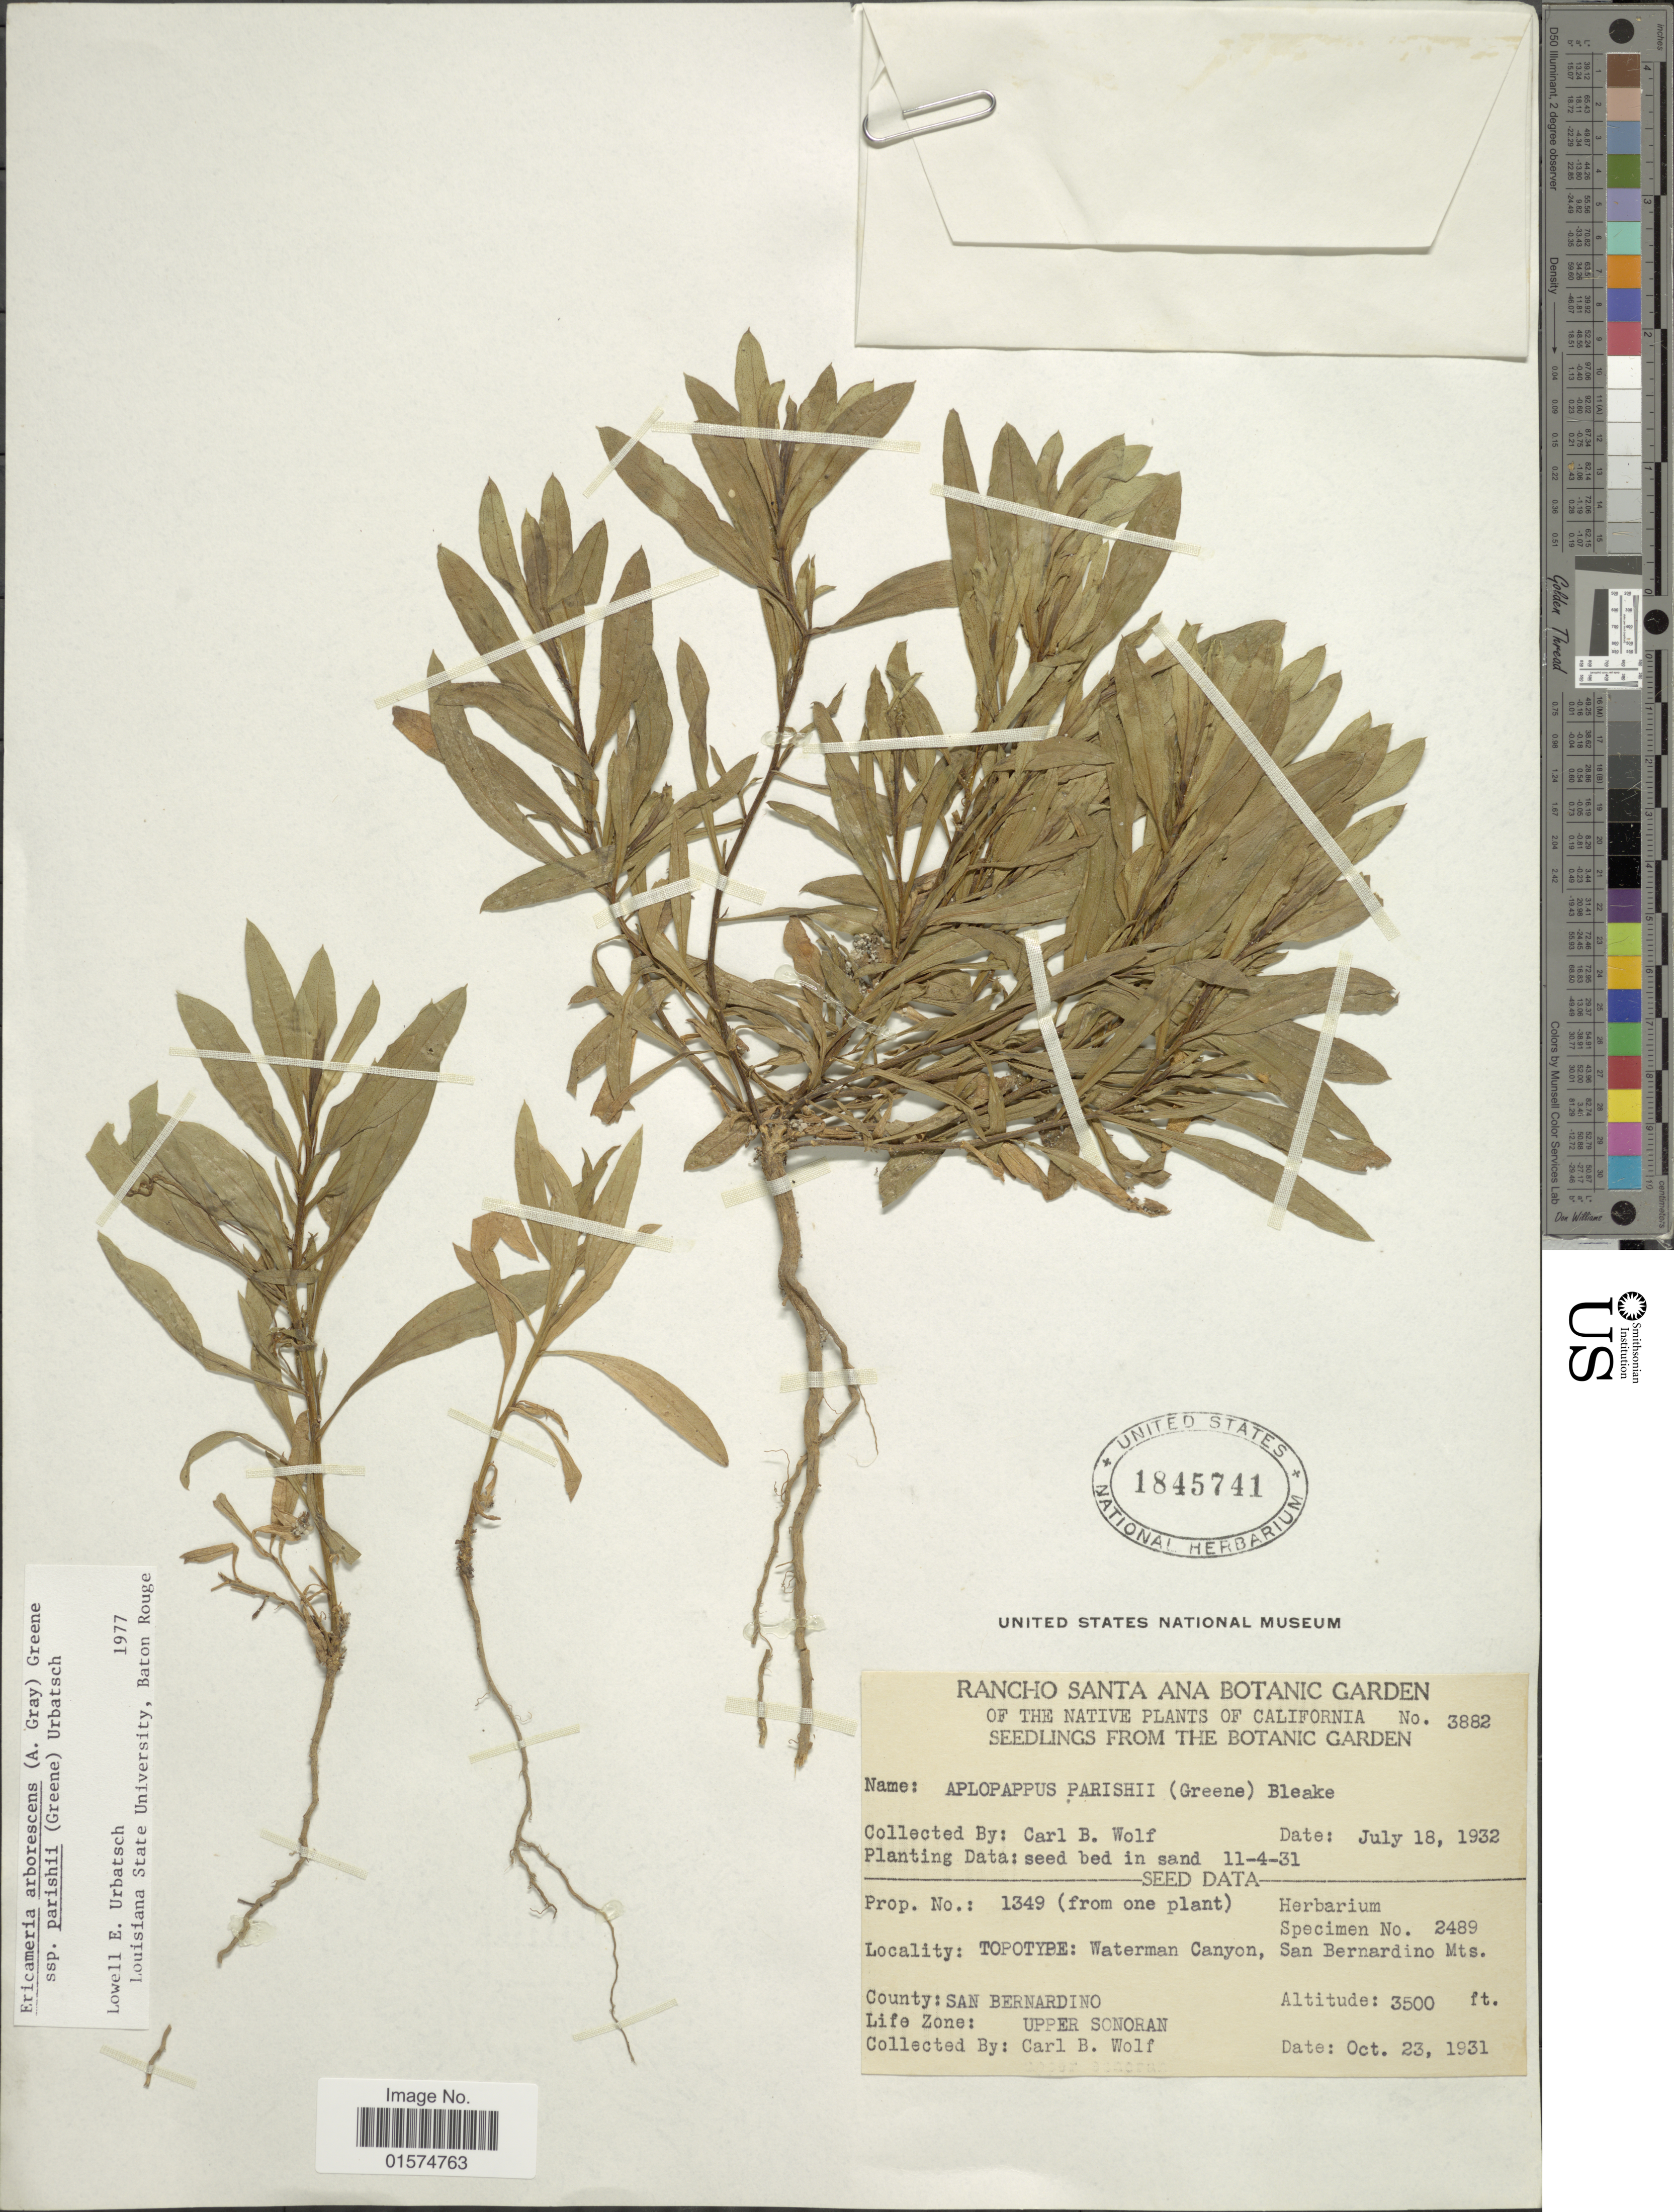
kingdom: Plantae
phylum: Tracheophyta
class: Magnoliopsida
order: Asterales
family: Asteraceae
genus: Ericameria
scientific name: Ericameria arborescens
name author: (A. Gray) Greene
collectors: C. B. Wolf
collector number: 3882?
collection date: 1932-07-18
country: United States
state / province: California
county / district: Orange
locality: Rancho Santa Ana Botanic Garden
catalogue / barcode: US 1845741